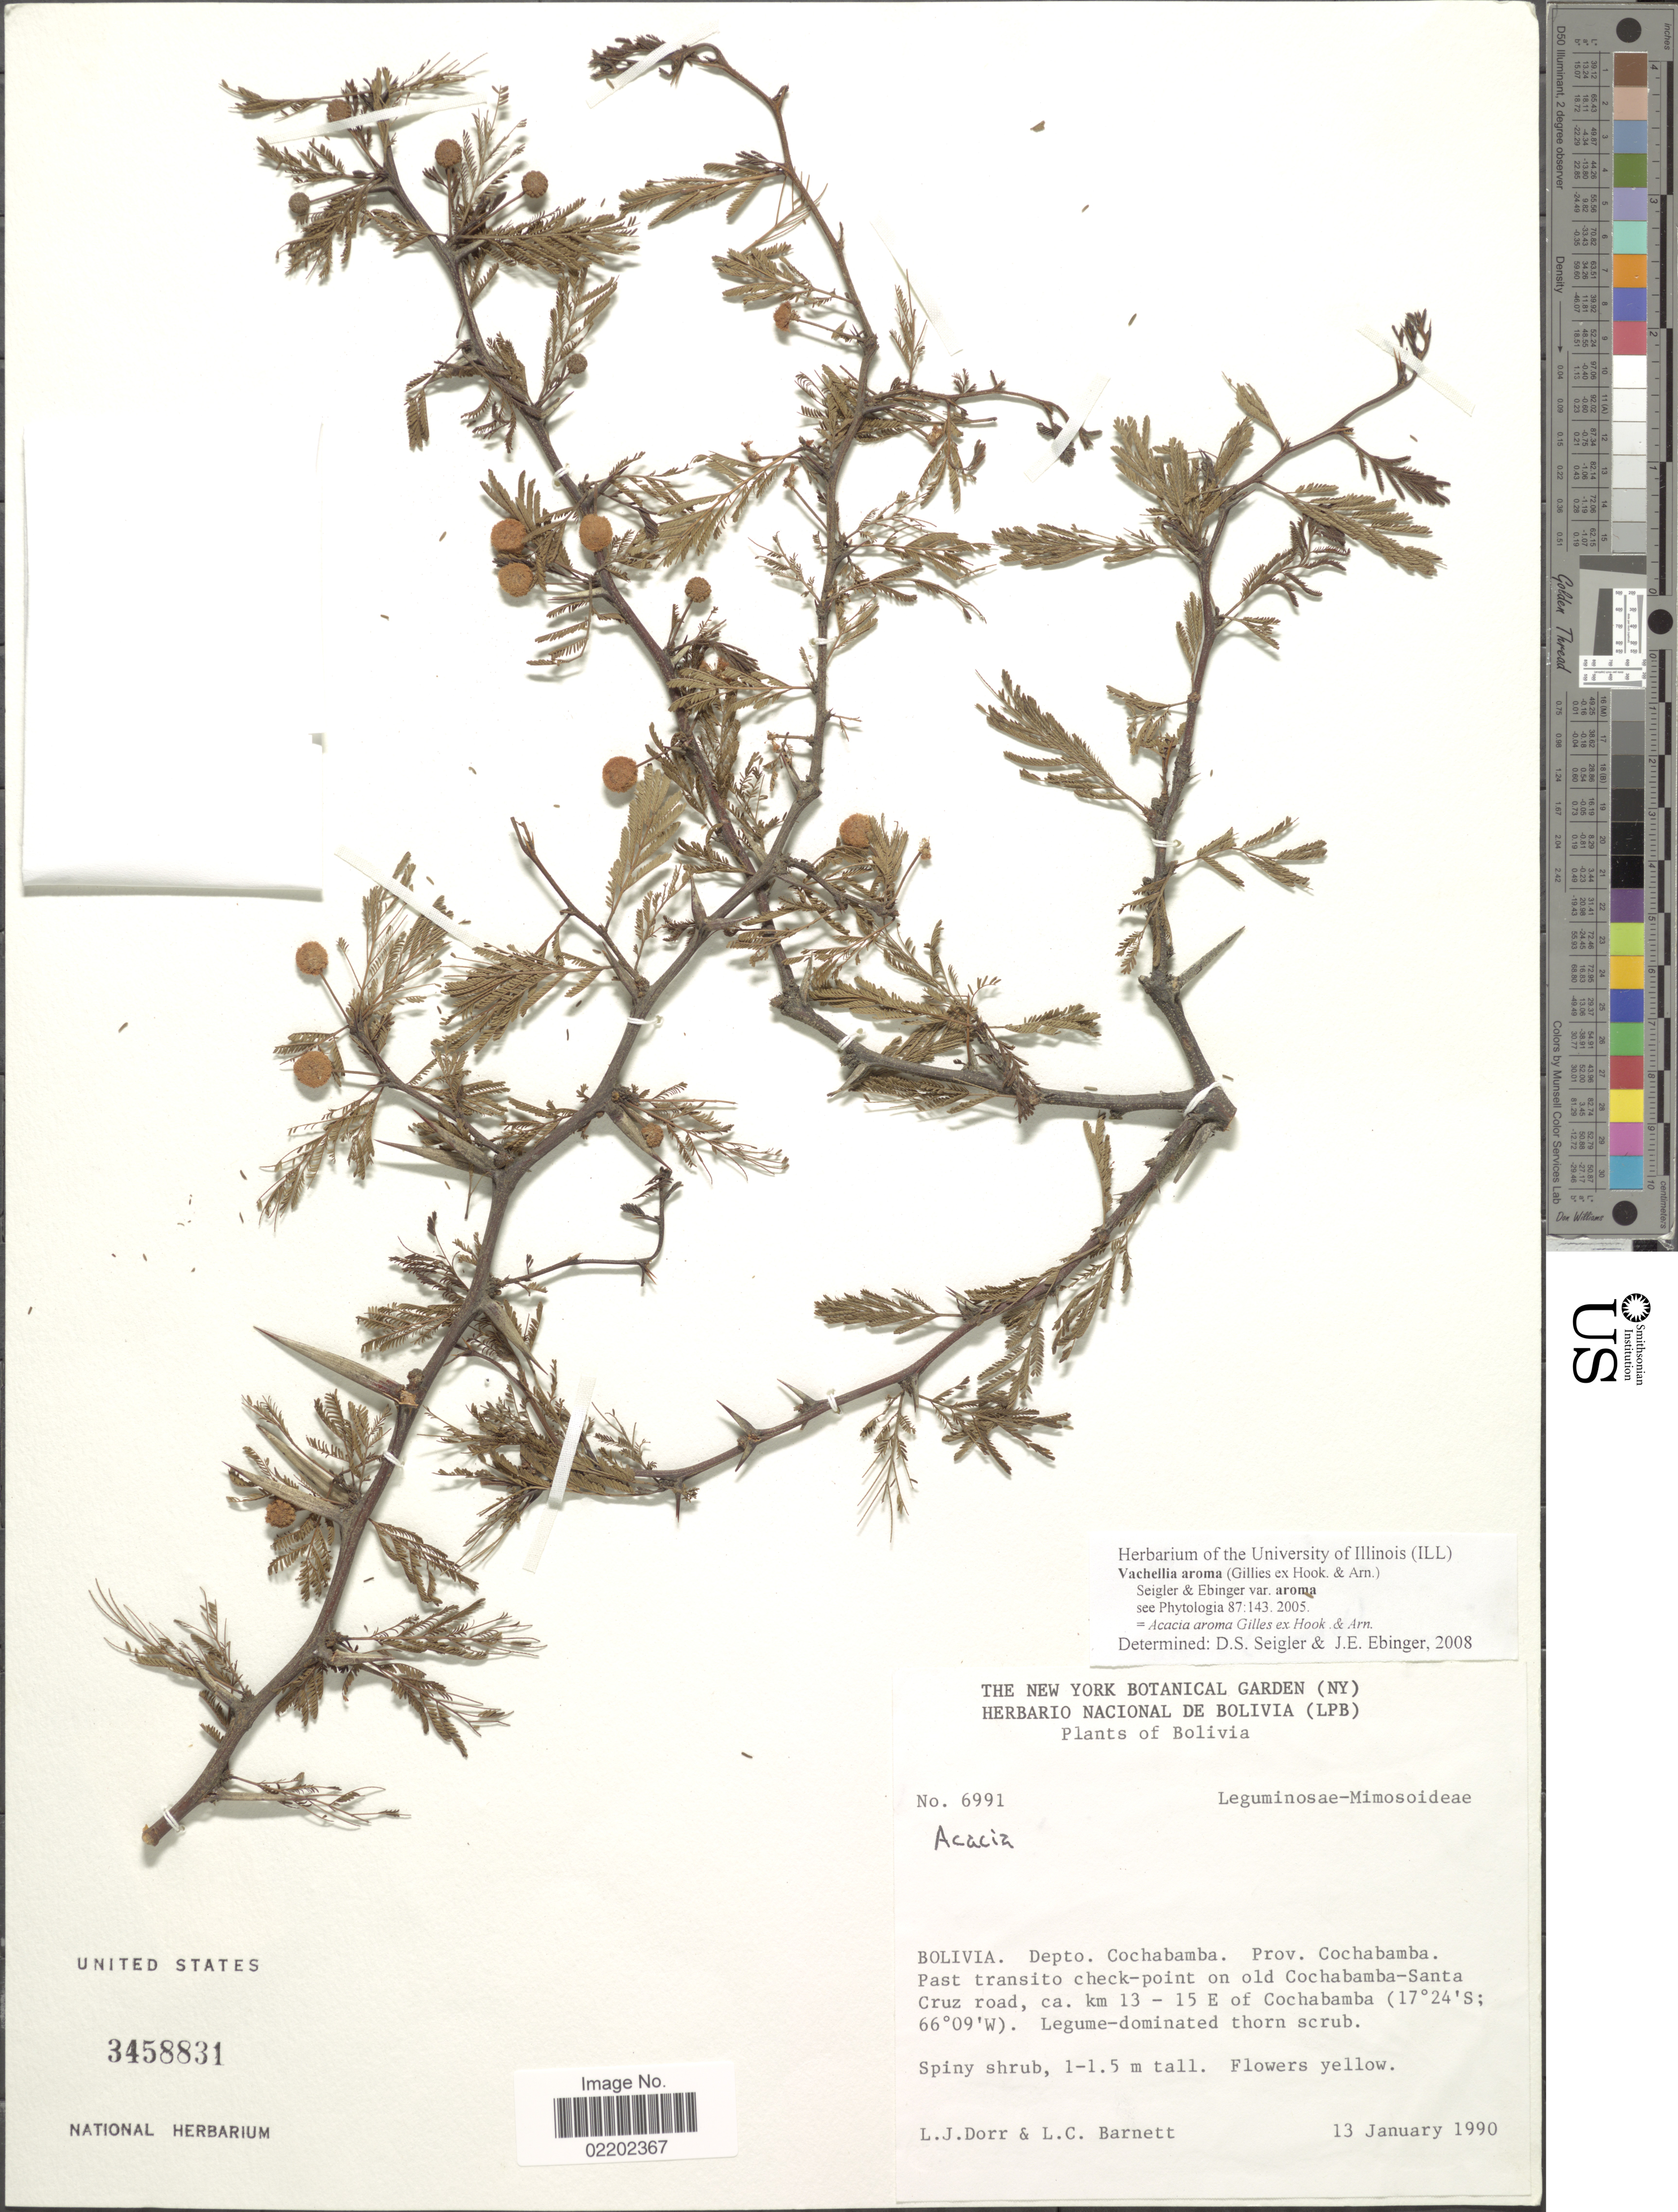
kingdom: Plantae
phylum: Tracheophyta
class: Magnoliopsida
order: Fabales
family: Fabaceae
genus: Vachellia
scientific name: Vachellia aroma var. aroma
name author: (Gillies ex Hook. & Arn.) Seigler & Ebinger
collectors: L. J. Dorr & L. C. Barnett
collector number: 6991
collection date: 1990-01-13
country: Bolivia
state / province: Cochabamba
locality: Depto. Cochabamba. Prov. Cochabamba. Past transito check-point on old Cochabamba-Santa Cruz road, ca km 13 - 15 E of Cochabamba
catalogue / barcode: US 3458831